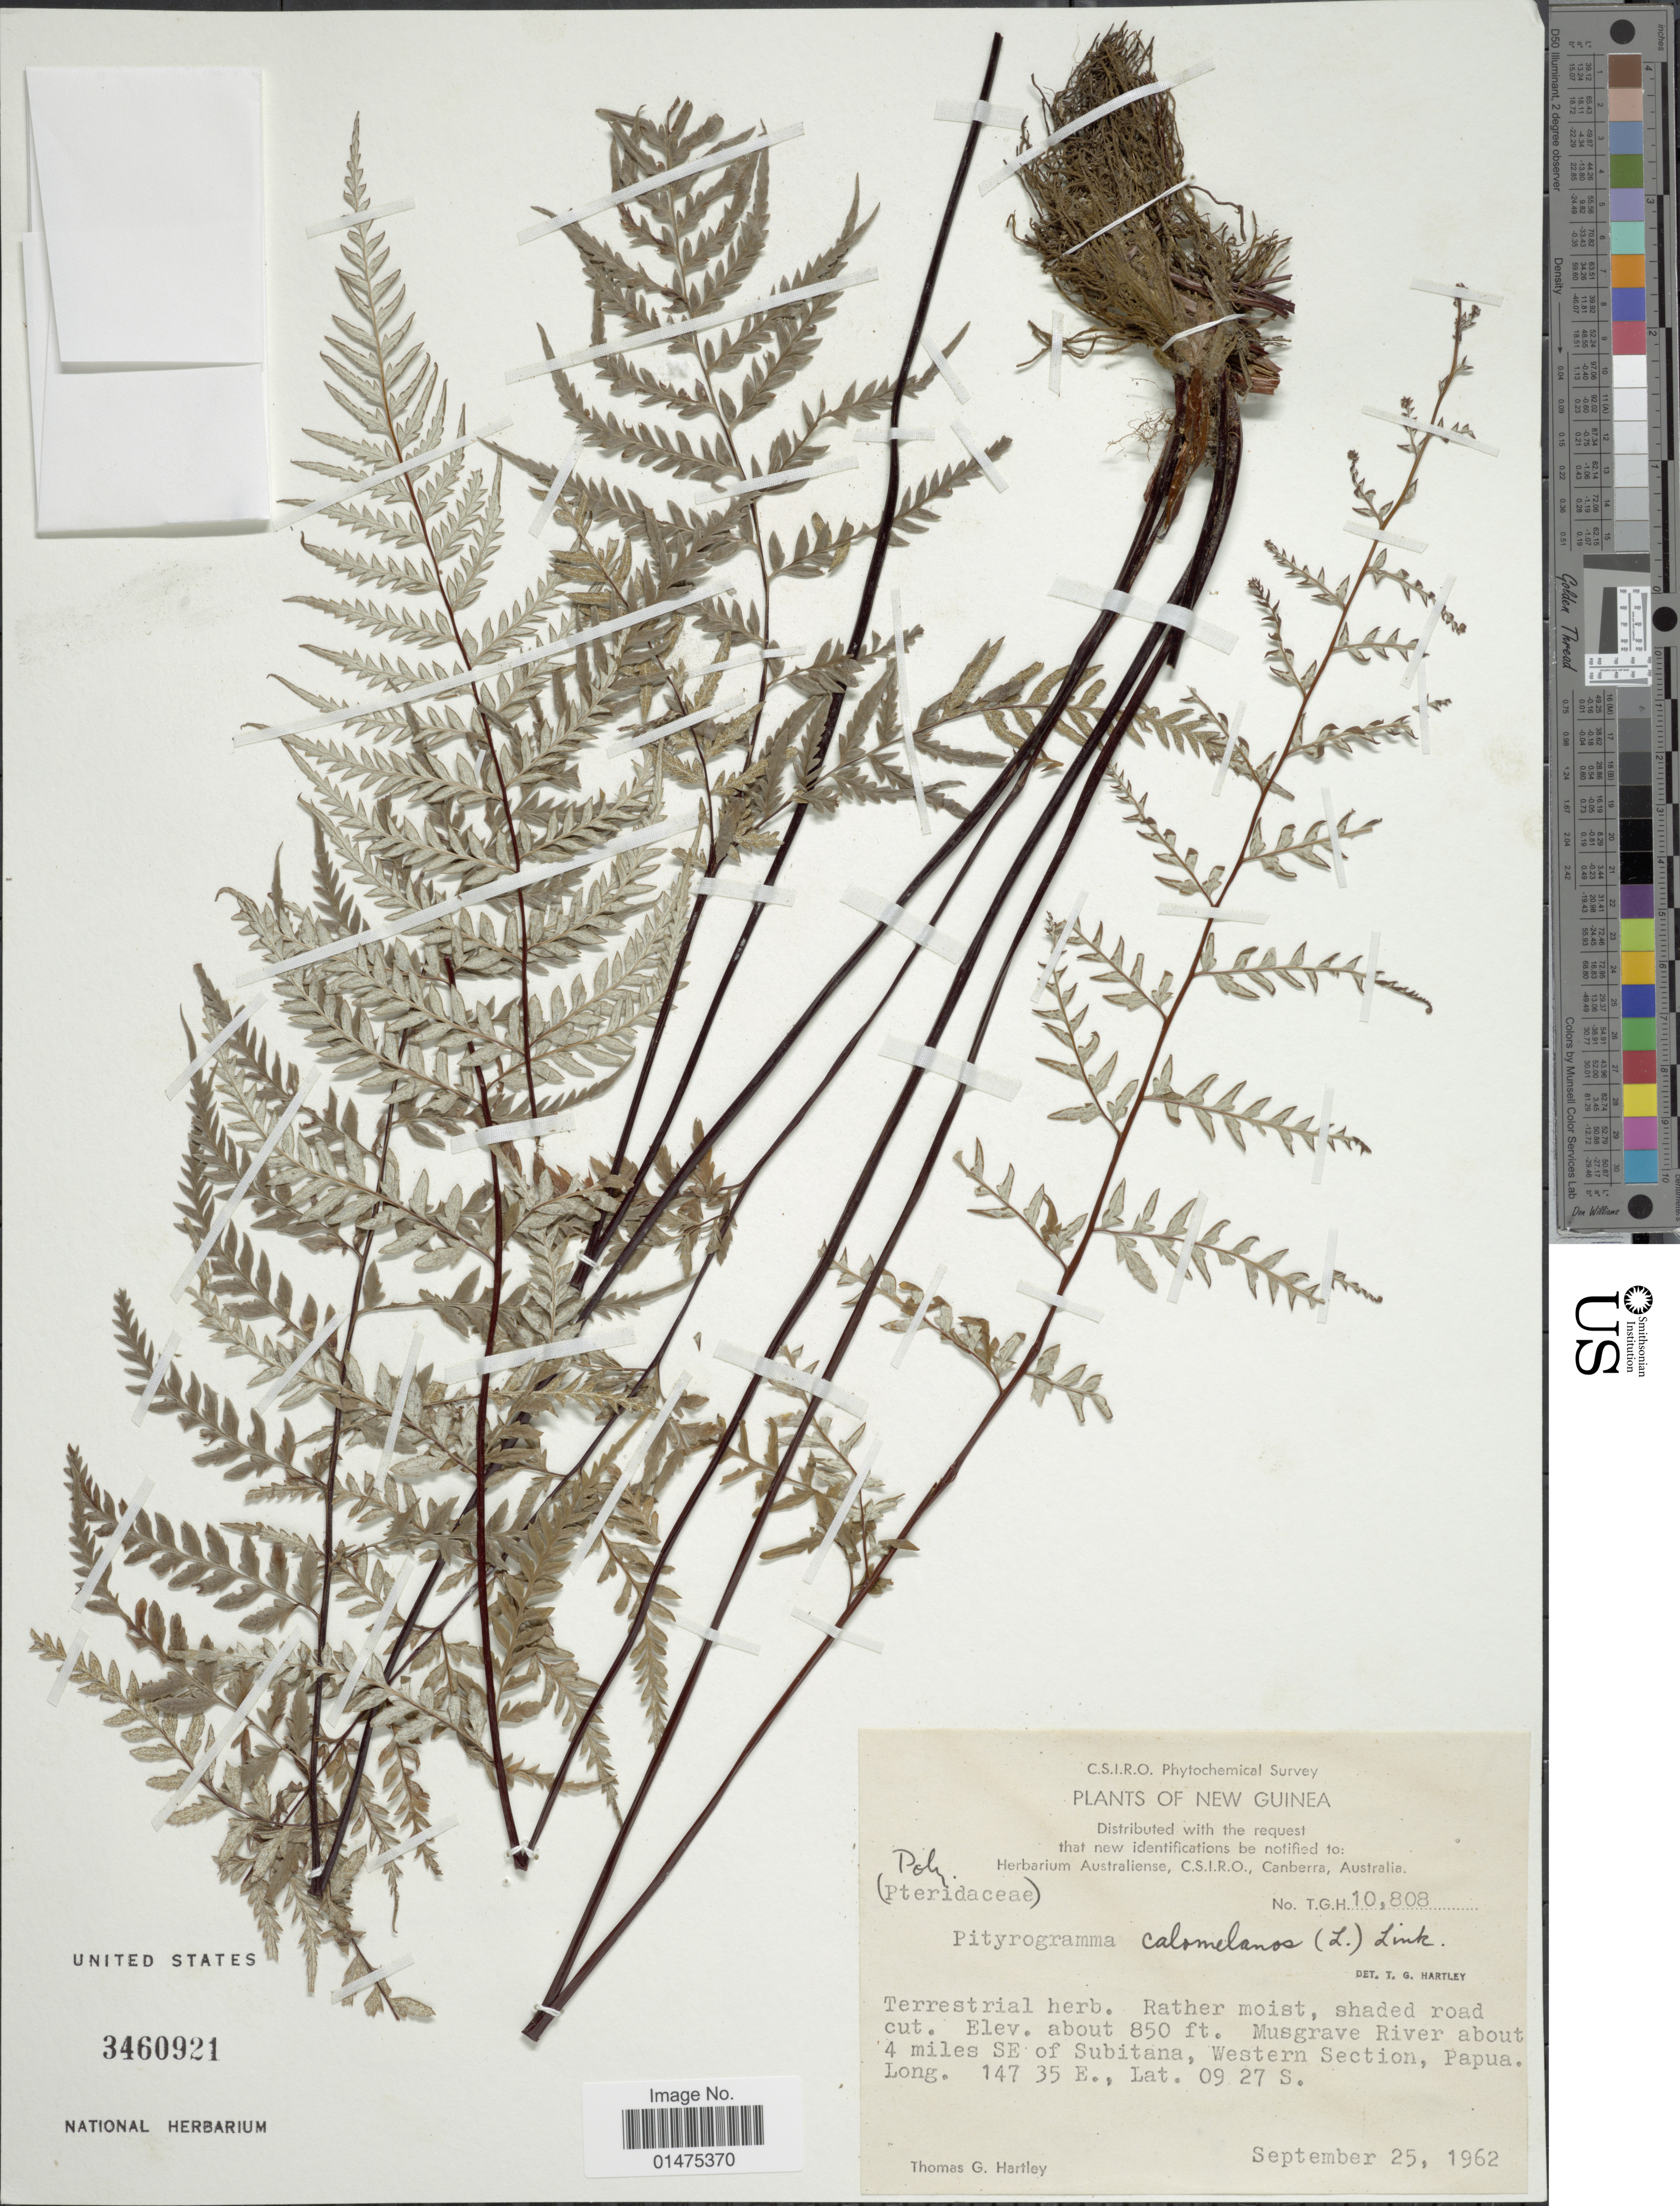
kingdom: Plantae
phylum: Tracheophyta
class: Polypodiopsida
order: Polypodiales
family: Pteridaceae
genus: Pityrogramma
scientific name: Pityrogramma calomelanos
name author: (L.) Link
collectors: T. G. Hartley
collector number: T.G.H. 10808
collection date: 1962-09-25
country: Papua New Guinea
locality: Musgrave River about 4 miles SE of Subitana, Western Section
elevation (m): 259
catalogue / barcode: US 3460921